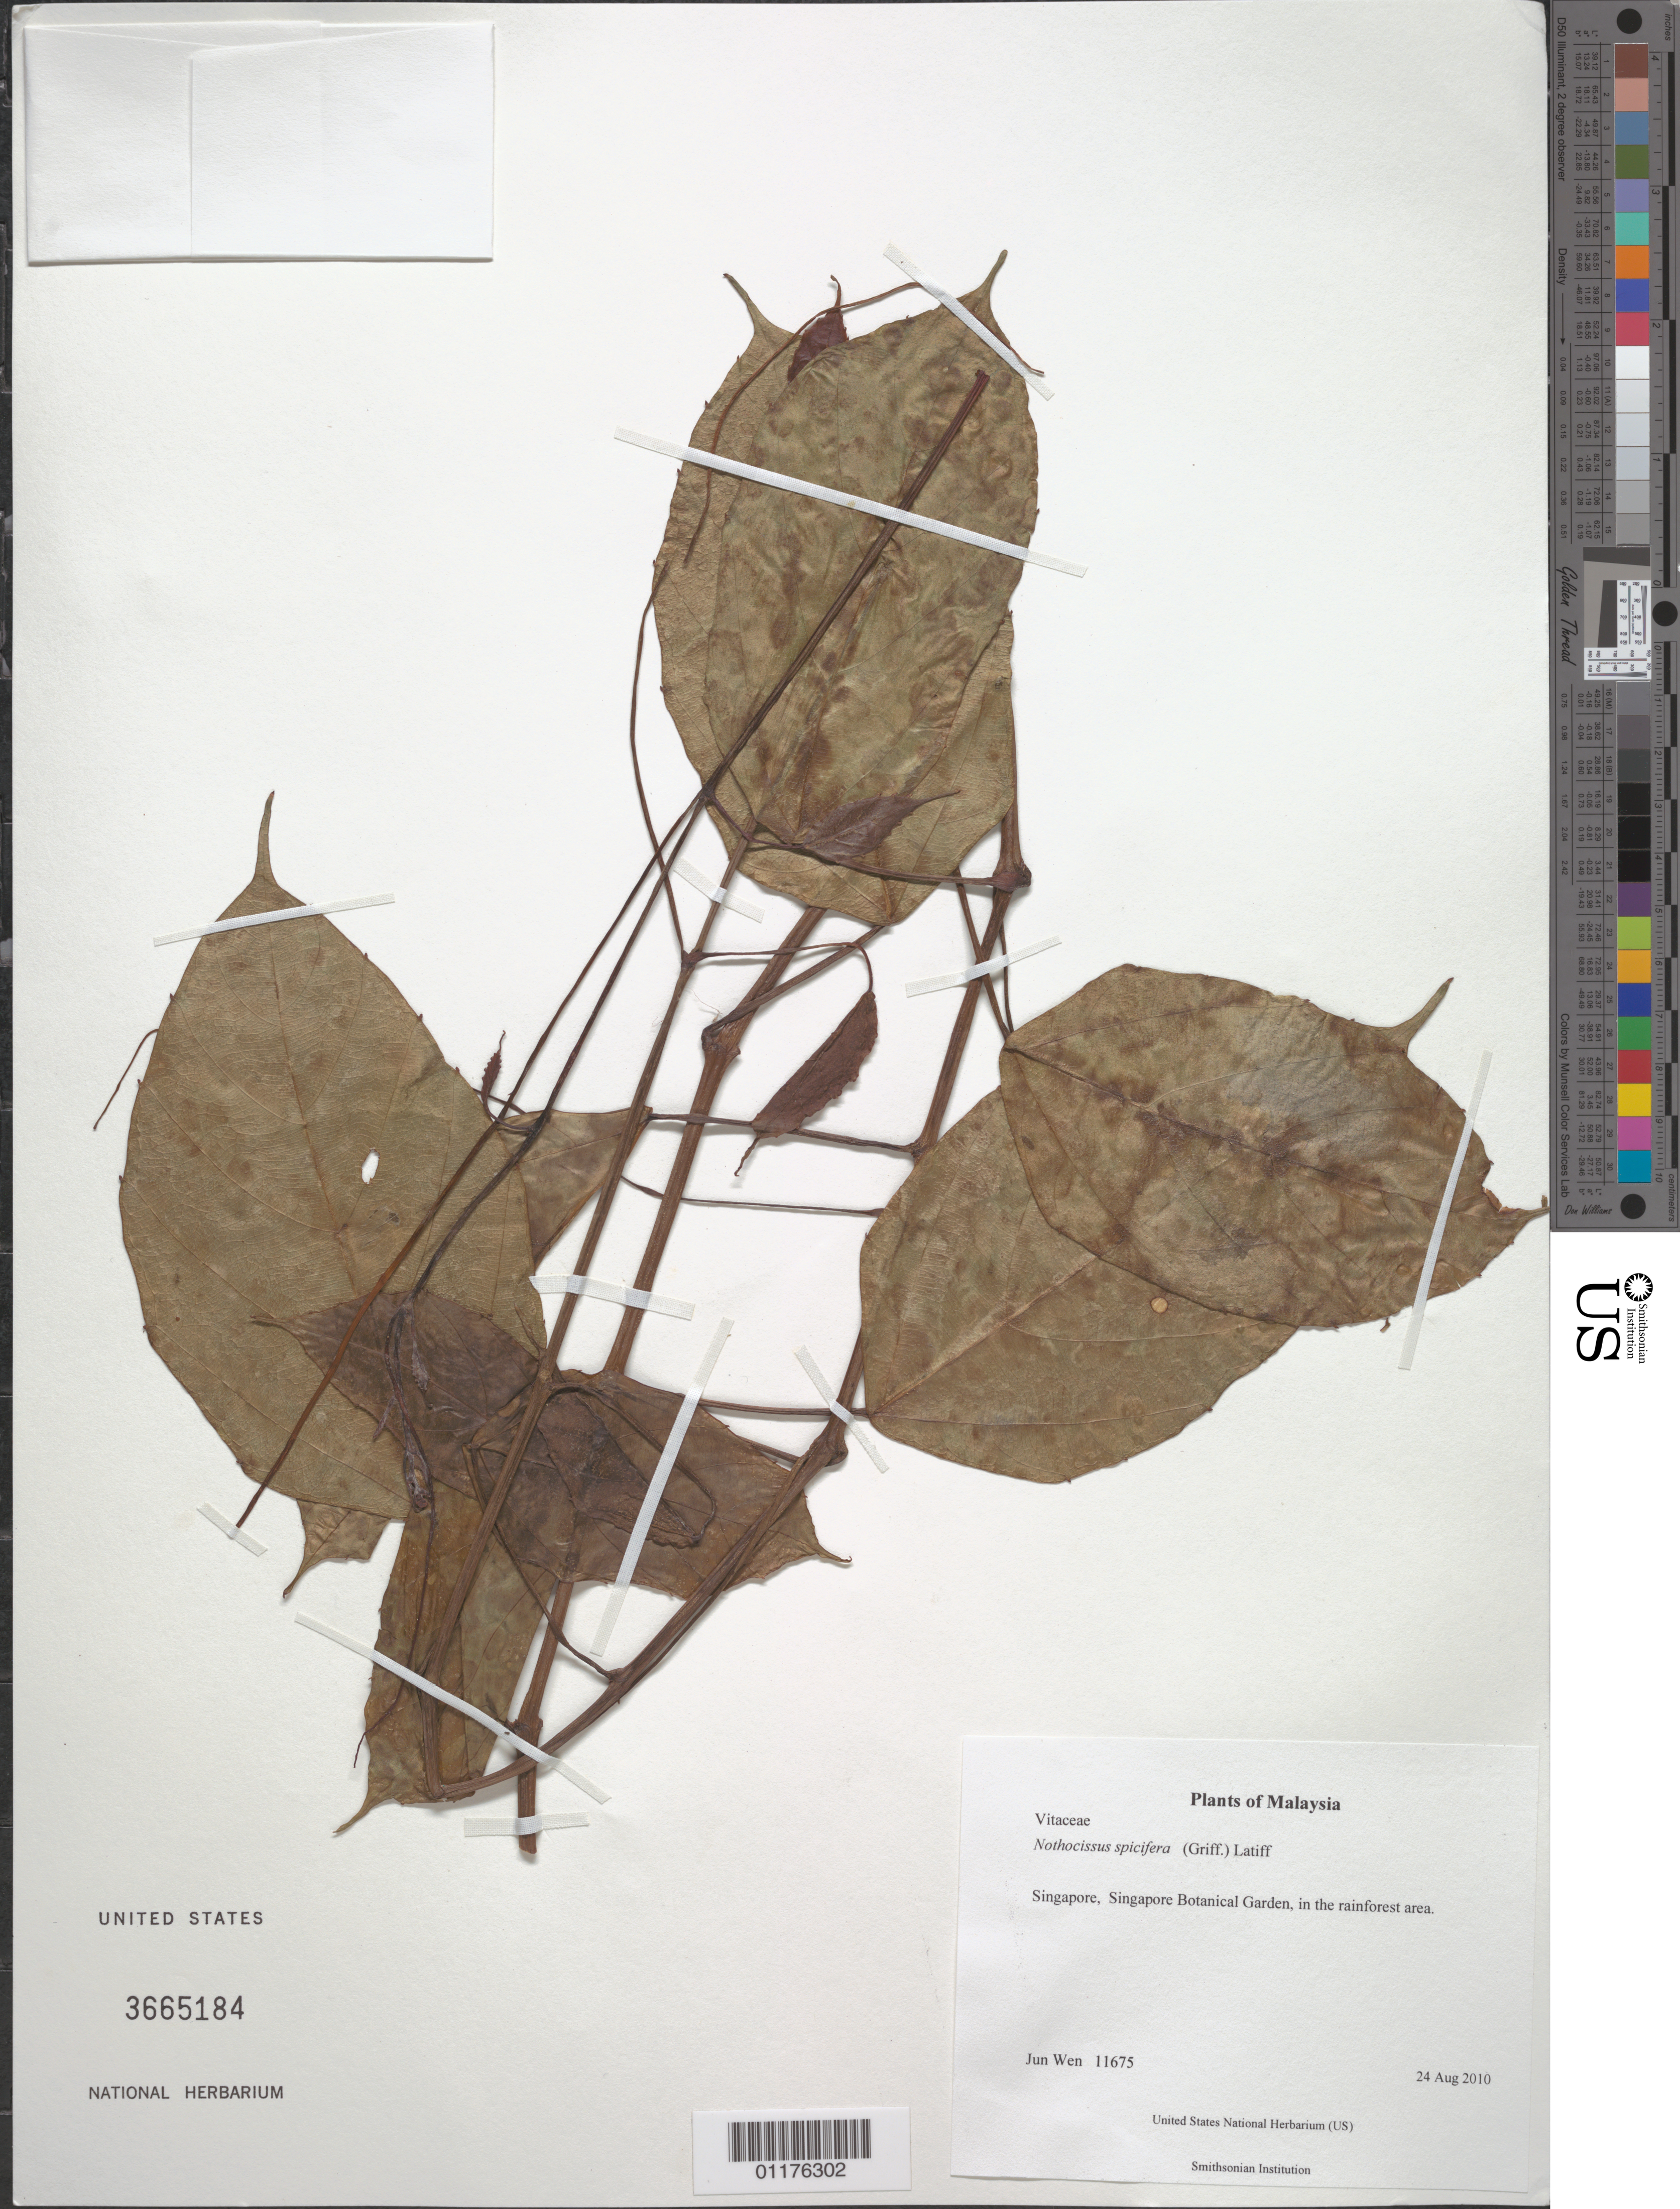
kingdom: Plantae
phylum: Tracheophyta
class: Magnoliopsida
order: Vitales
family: Vitaceae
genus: Ampelocissus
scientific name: Ampelocissus spicifer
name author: (Griff.) Planch.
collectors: J. Wen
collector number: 11675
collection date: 2010-08-24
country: Singapore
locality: Singapore Botanical Garden, in the rainforest area.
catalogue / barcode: US 3665184